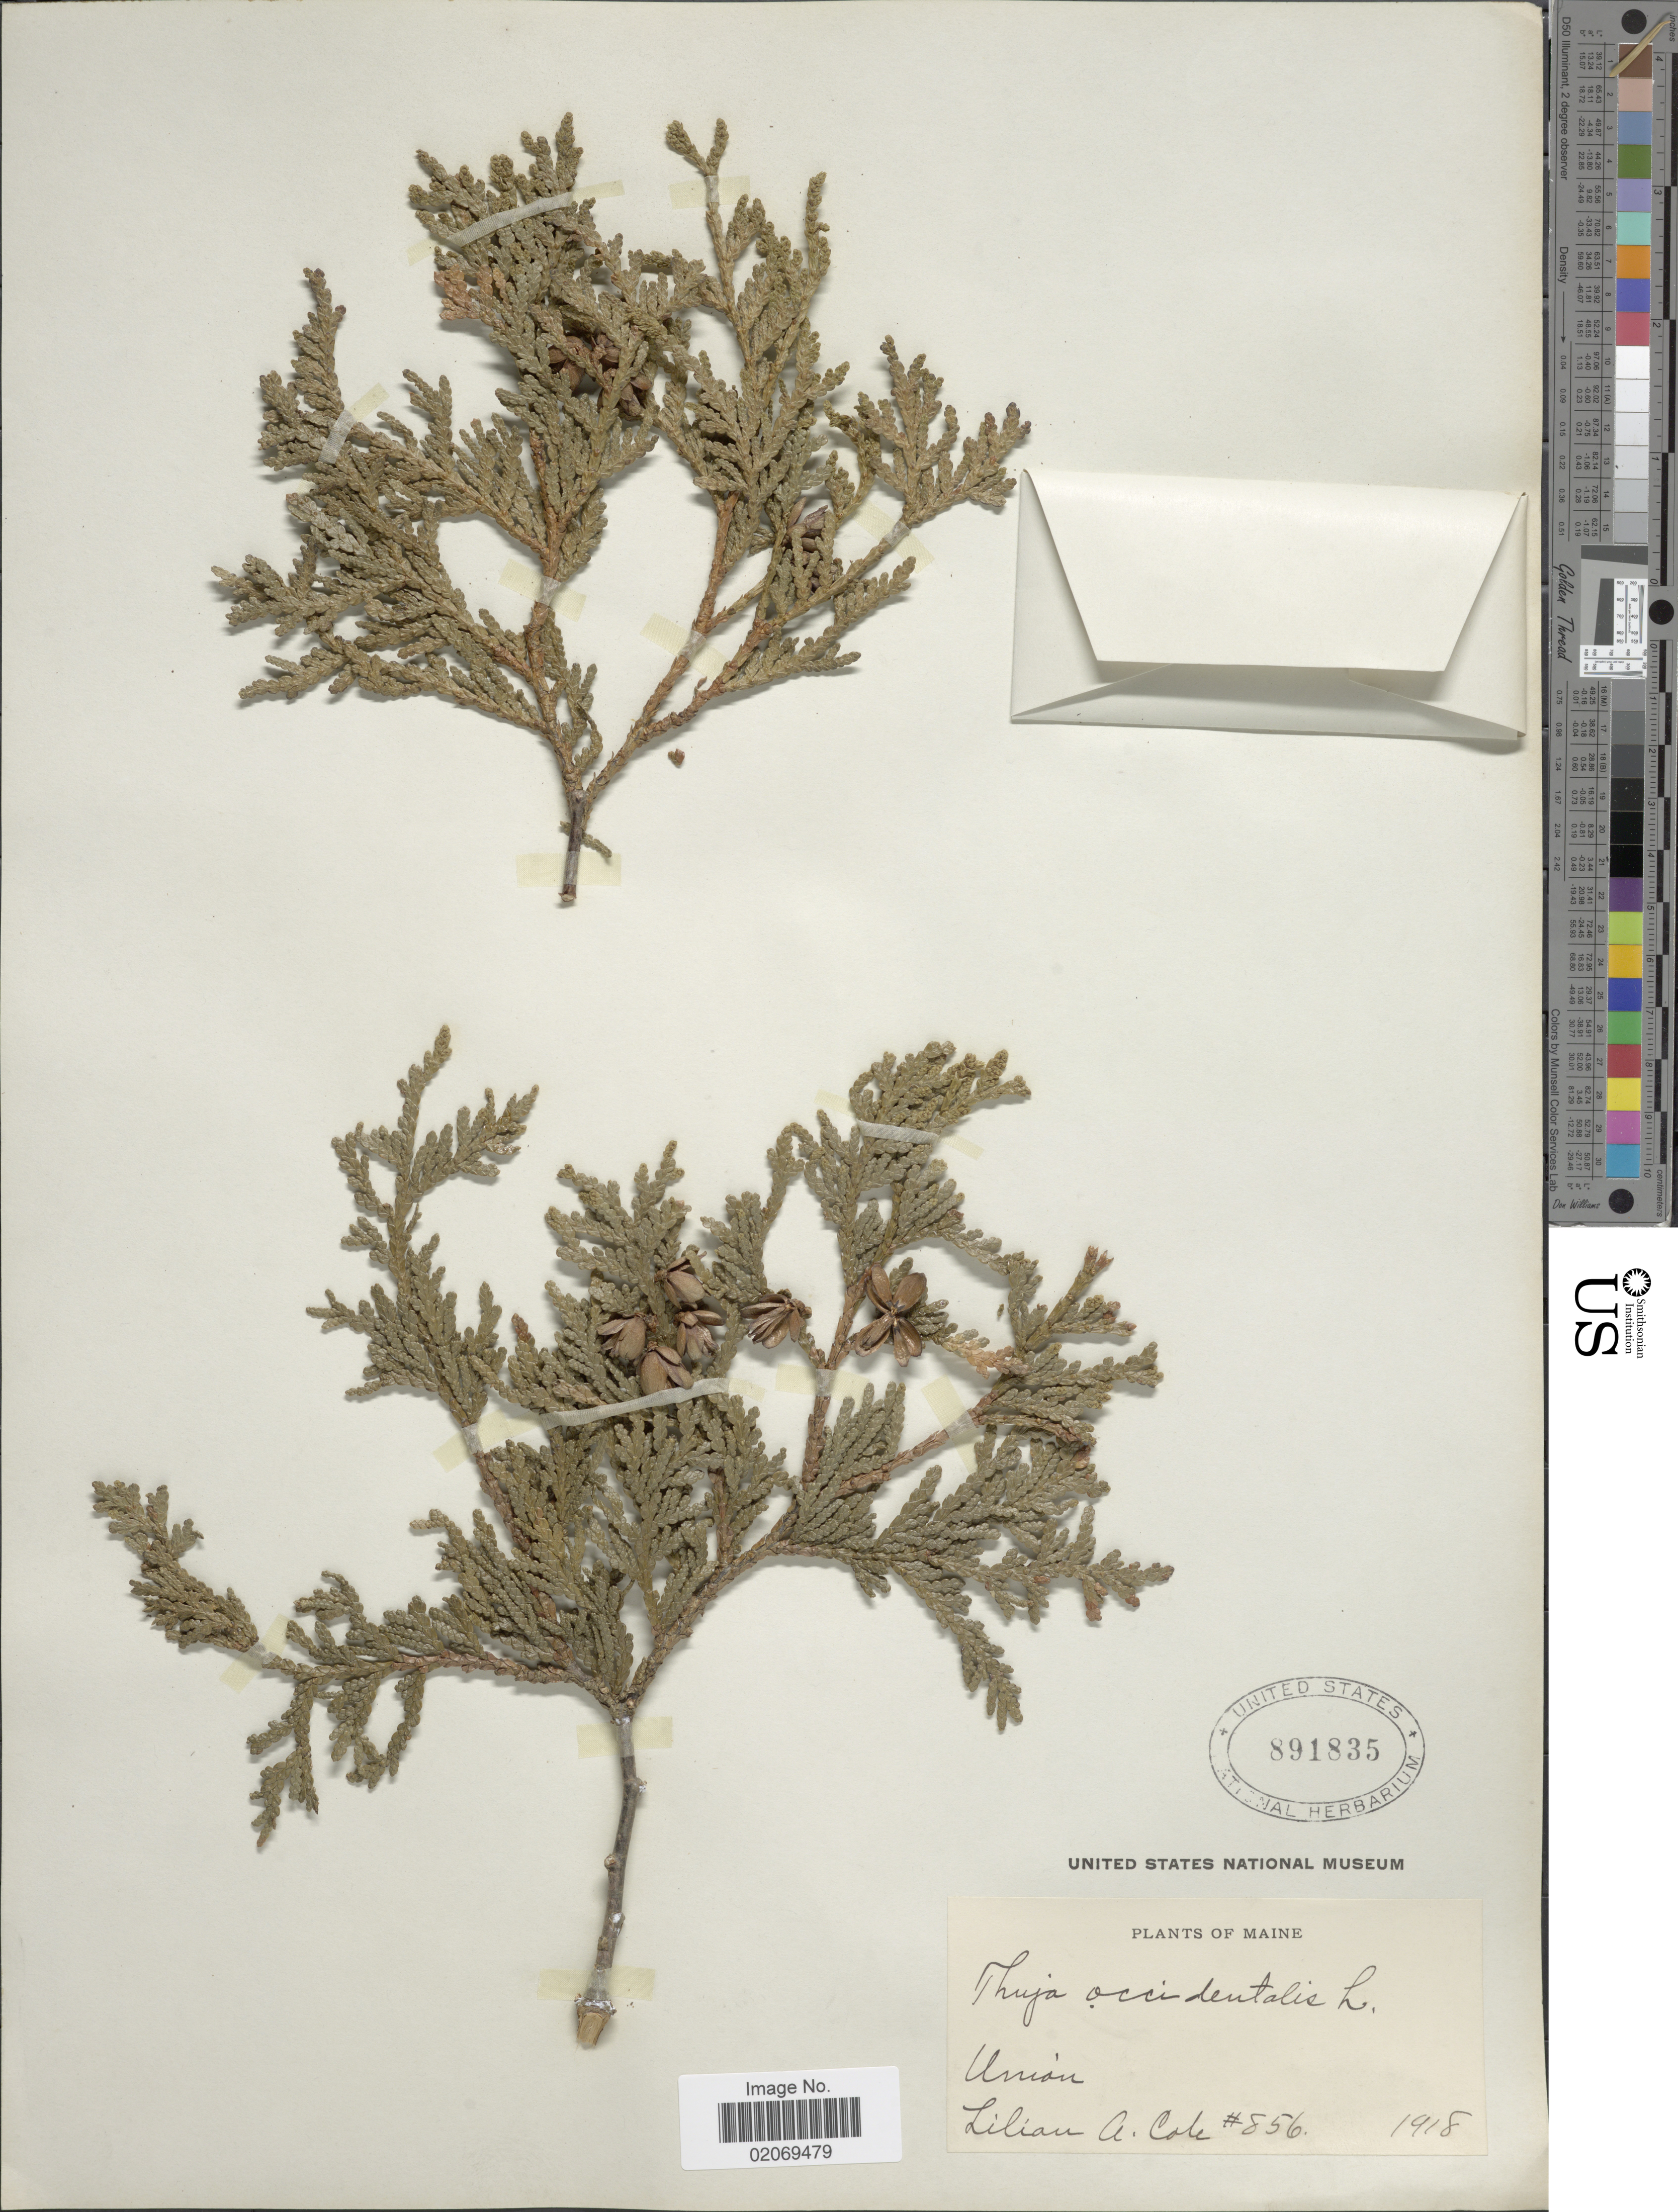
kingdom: Plantae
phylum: Tracheophyta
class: Pinopsida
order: Pinales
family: Cupressaceae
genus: Thuja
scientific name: Thuja occidentalis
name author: L.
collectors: L. A. Cole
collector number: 856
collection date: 1918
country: United States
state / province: Maine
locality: Union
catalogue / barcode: US 891835